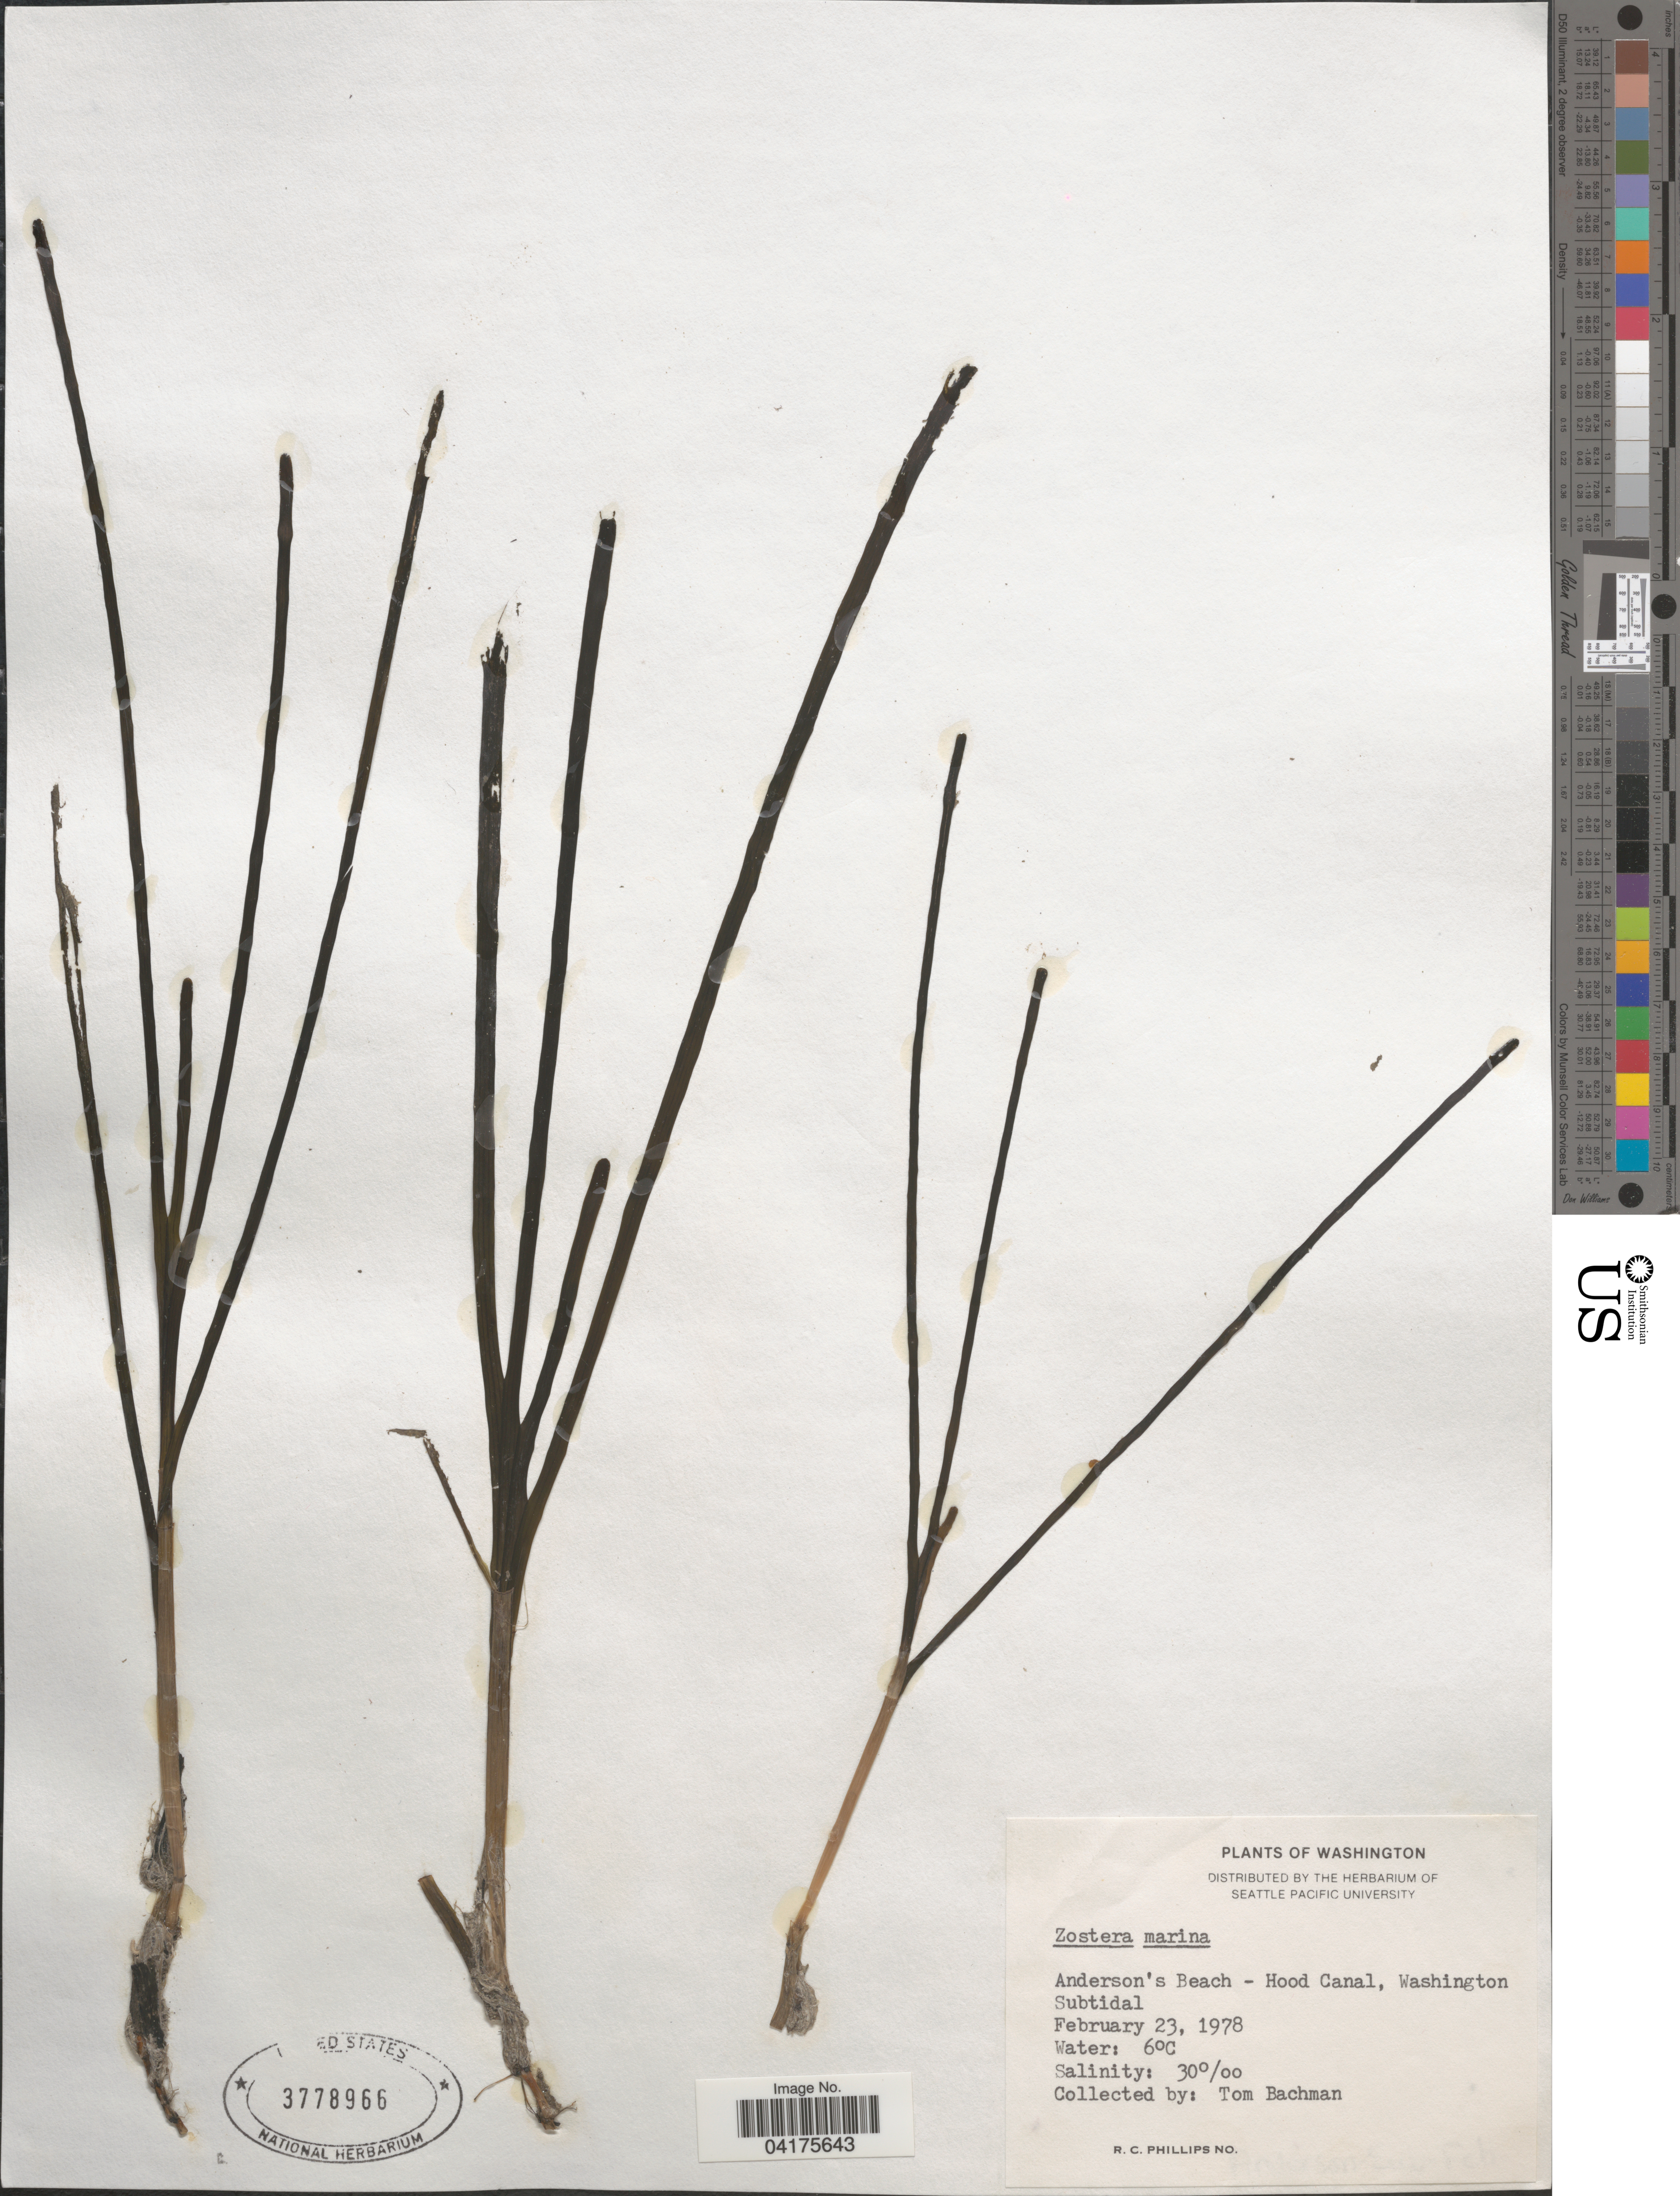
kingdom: Plantae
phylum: Tracheophyta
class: Liliopsida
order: Alismatales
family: Zosteraceae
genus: Zostera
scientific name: Zostera marina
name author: L.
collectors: T. Bachman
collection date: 1978-02-23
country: United States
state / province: Washington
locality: Anderson's Beach - Hood Canal.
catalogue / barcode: US 3778966